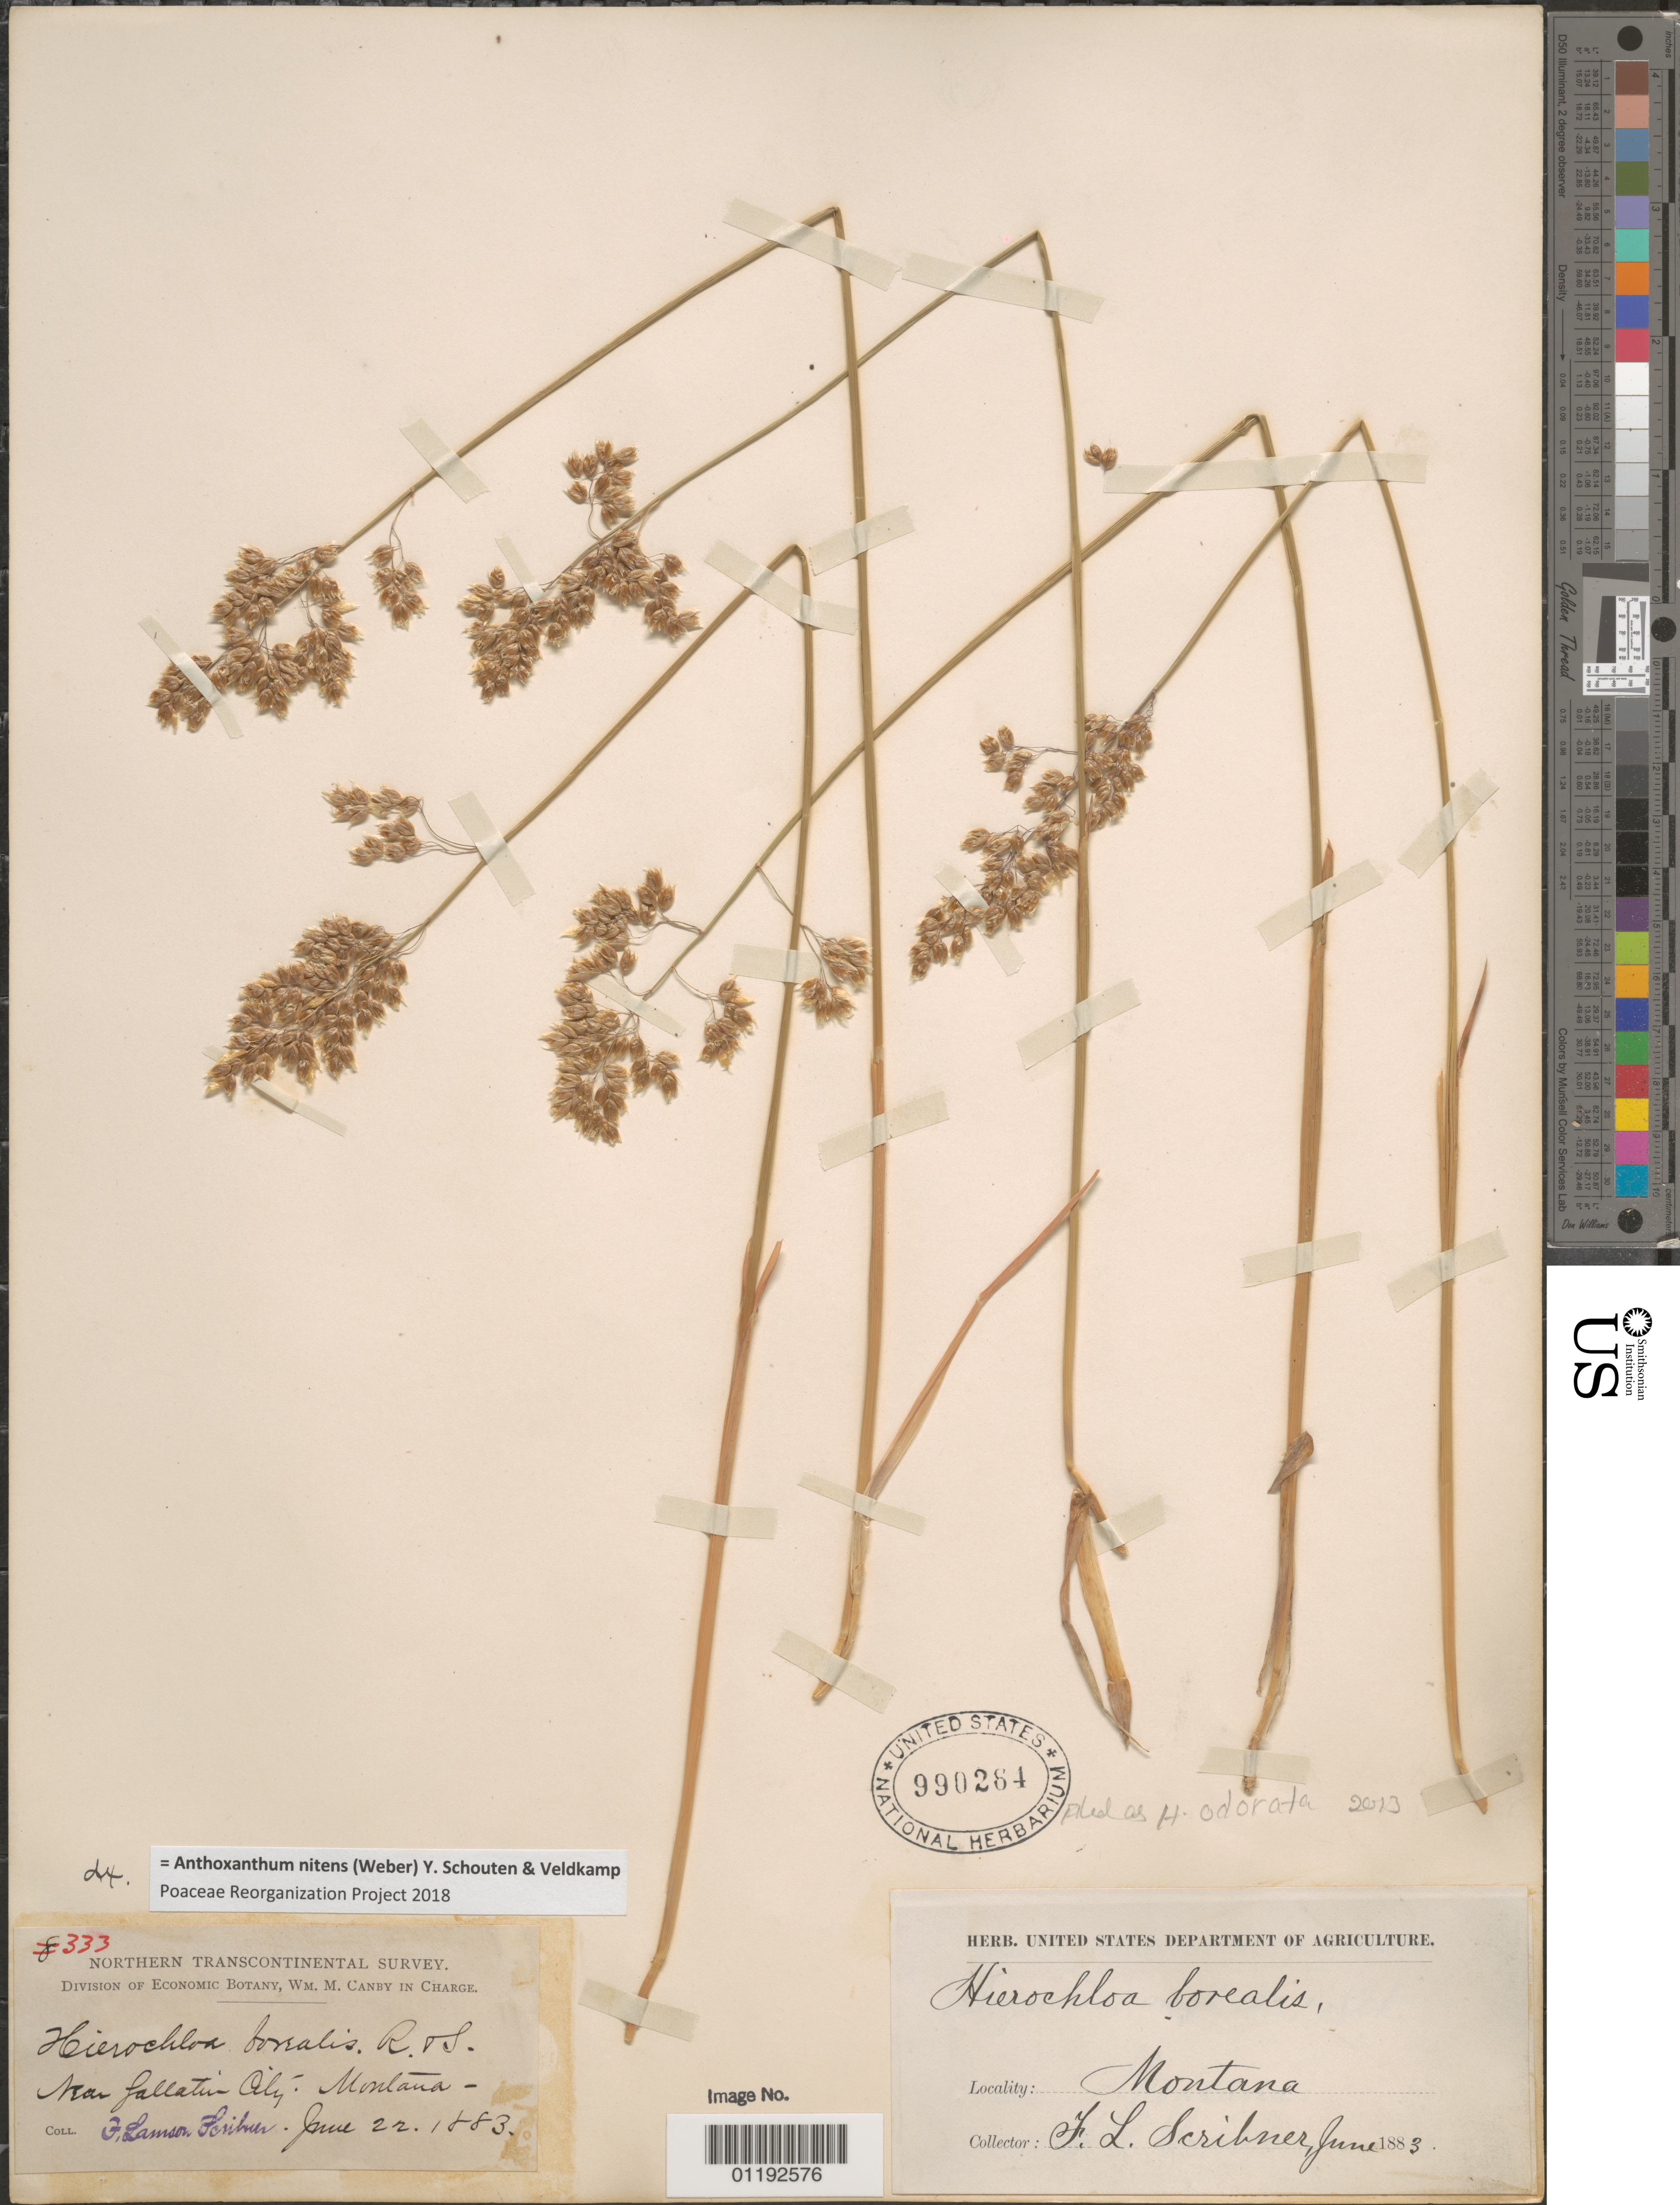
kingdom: Plantae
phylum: Tracheophyta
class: Liliopsida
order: Poales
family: Poaceae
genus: Anthoxanthum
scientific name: Anthoxanthum nitens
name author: (G.H. Weber) R.T.A. Schouten & Veldkamp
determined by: Poaceae Reorganization Project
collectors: F. L. Scribner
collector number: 333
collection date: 1883-06-22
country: United States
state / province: Montana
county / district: Gallatin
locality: Near Gallatin City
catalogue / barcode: US 990284